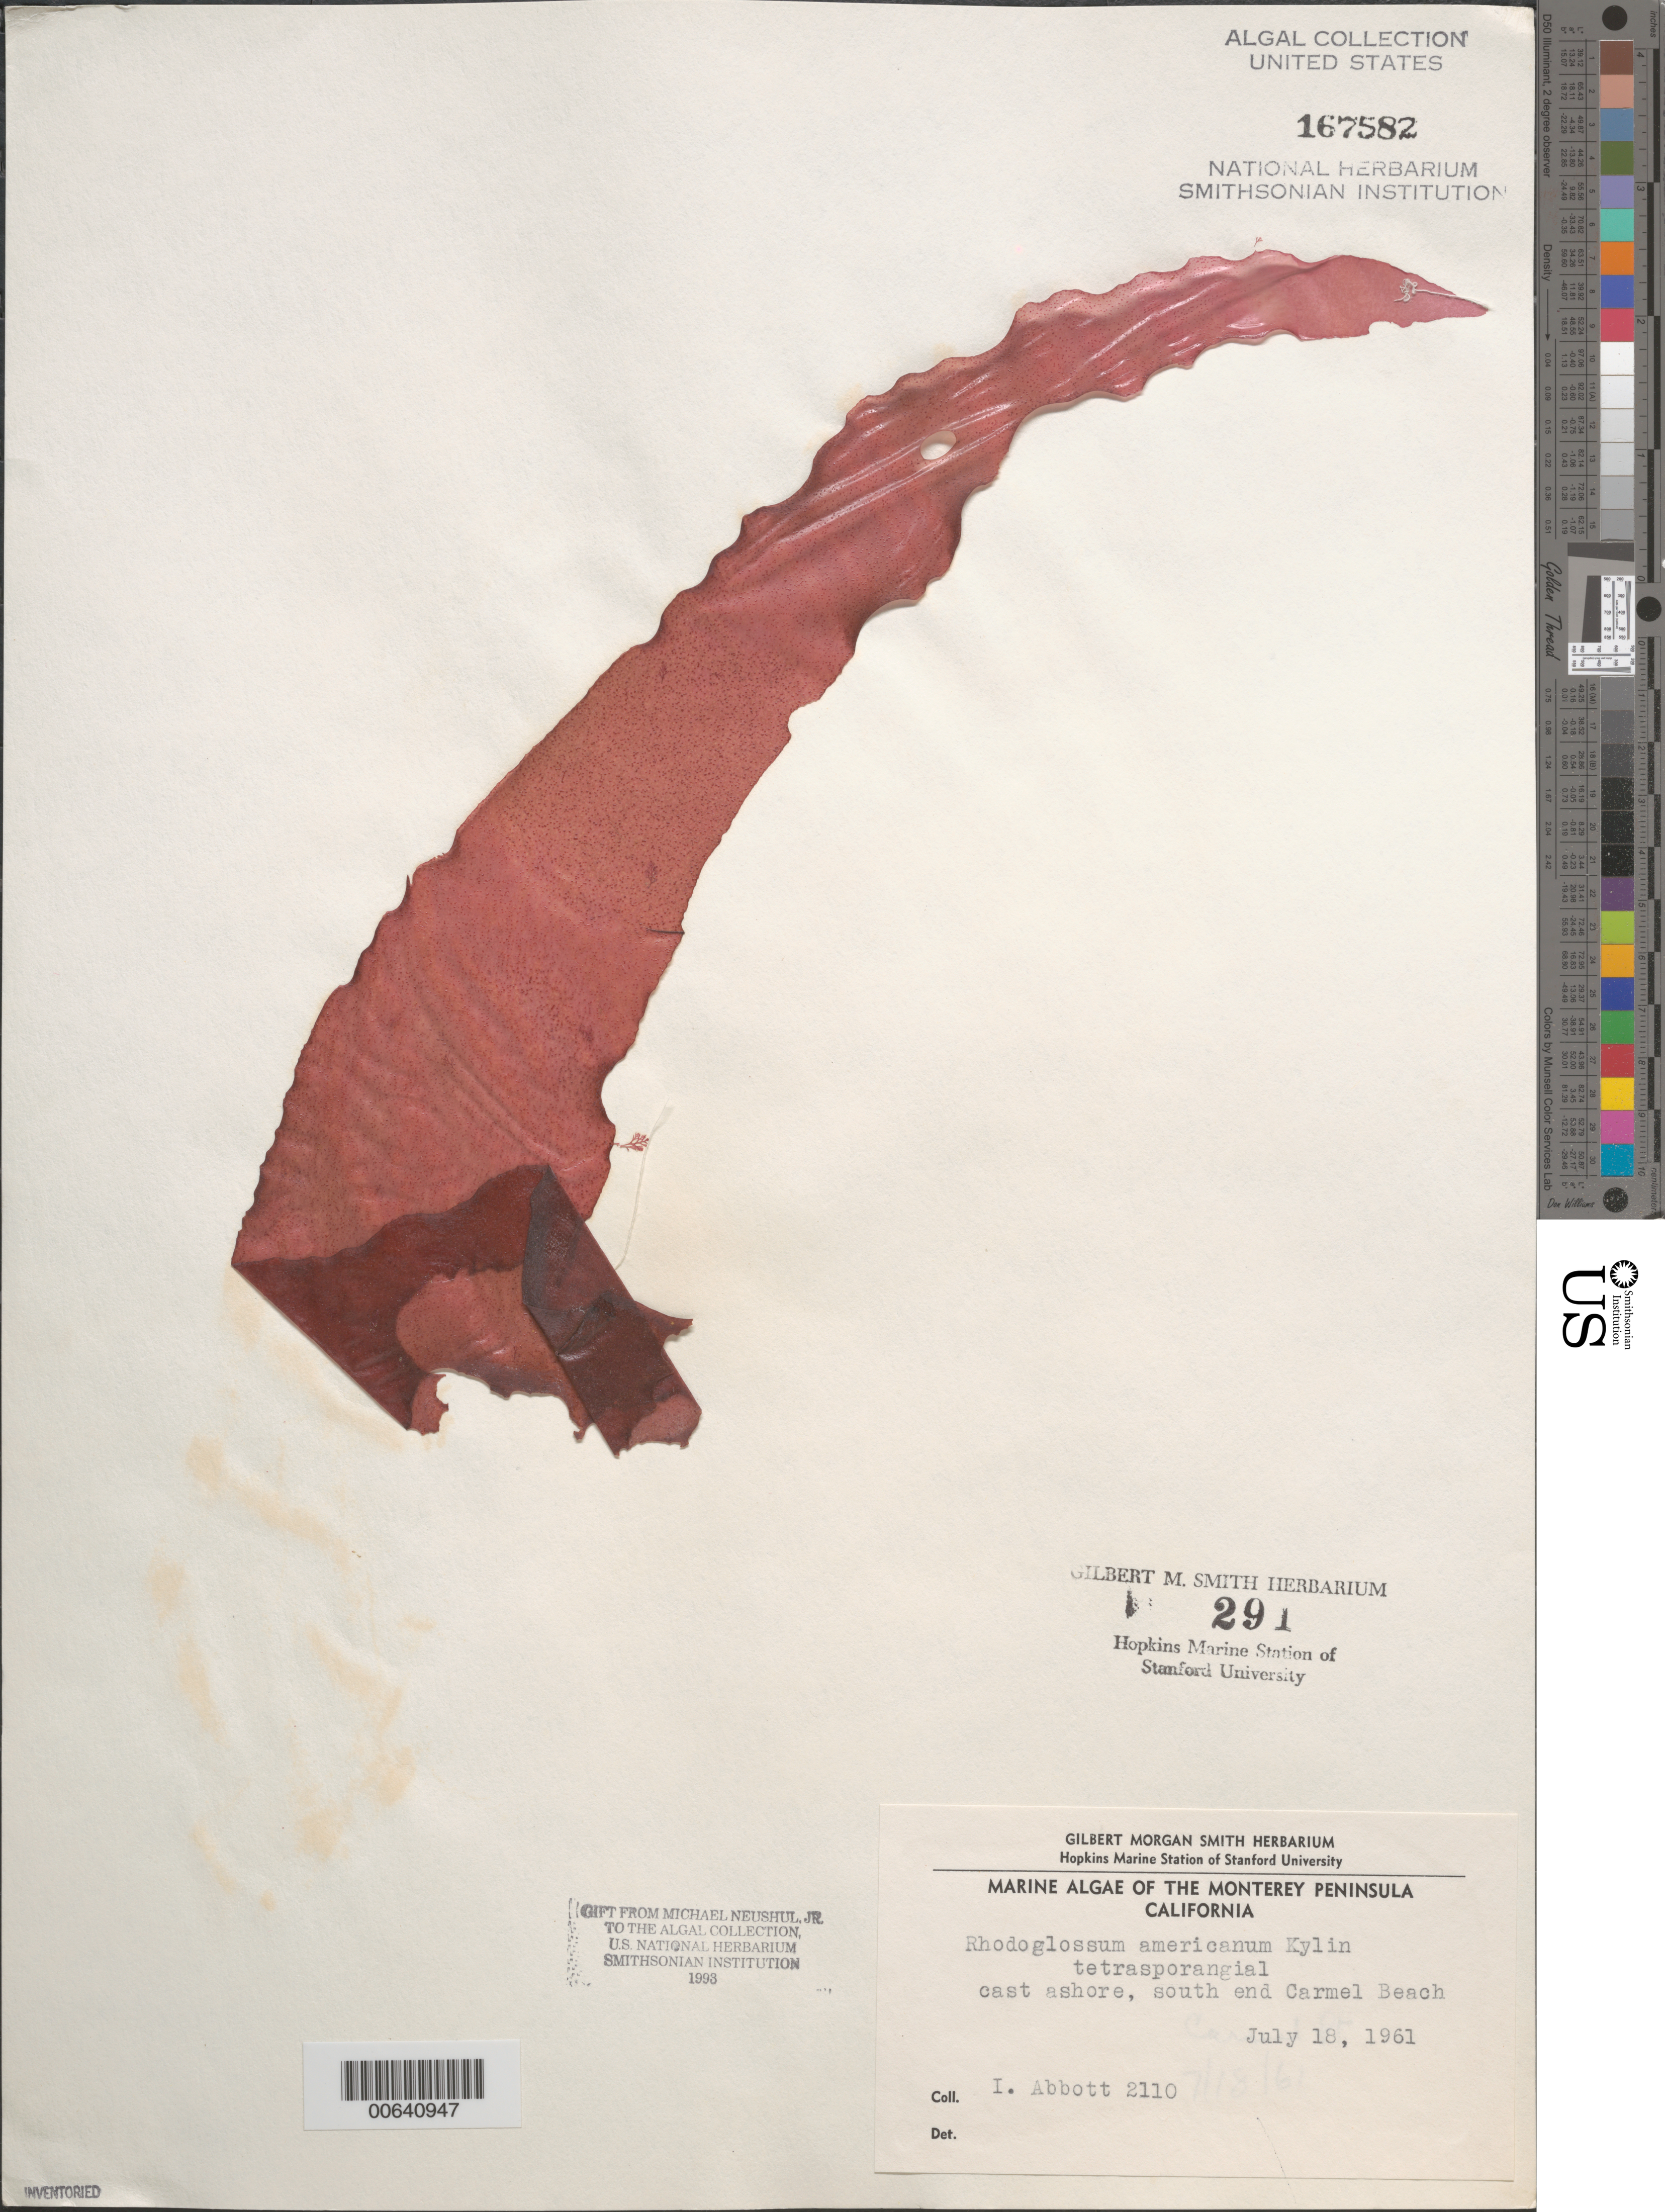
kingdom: Plantae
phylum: Rhodophyta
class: Florideophyceae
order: Gigartinales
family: Gigartinaceae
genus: Mazzaella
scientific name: Mazzaella californica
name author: (J. Agardh) G. De Toni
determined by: Algae name updating Project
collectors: I. A. Abbott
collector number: IAA 2110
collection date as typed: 18 Jul 1961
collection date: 1961-07-18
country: United States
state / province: California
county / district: Monterey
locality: Carmel Beach, south end, Monterey Peninsula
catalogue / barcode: US 167582